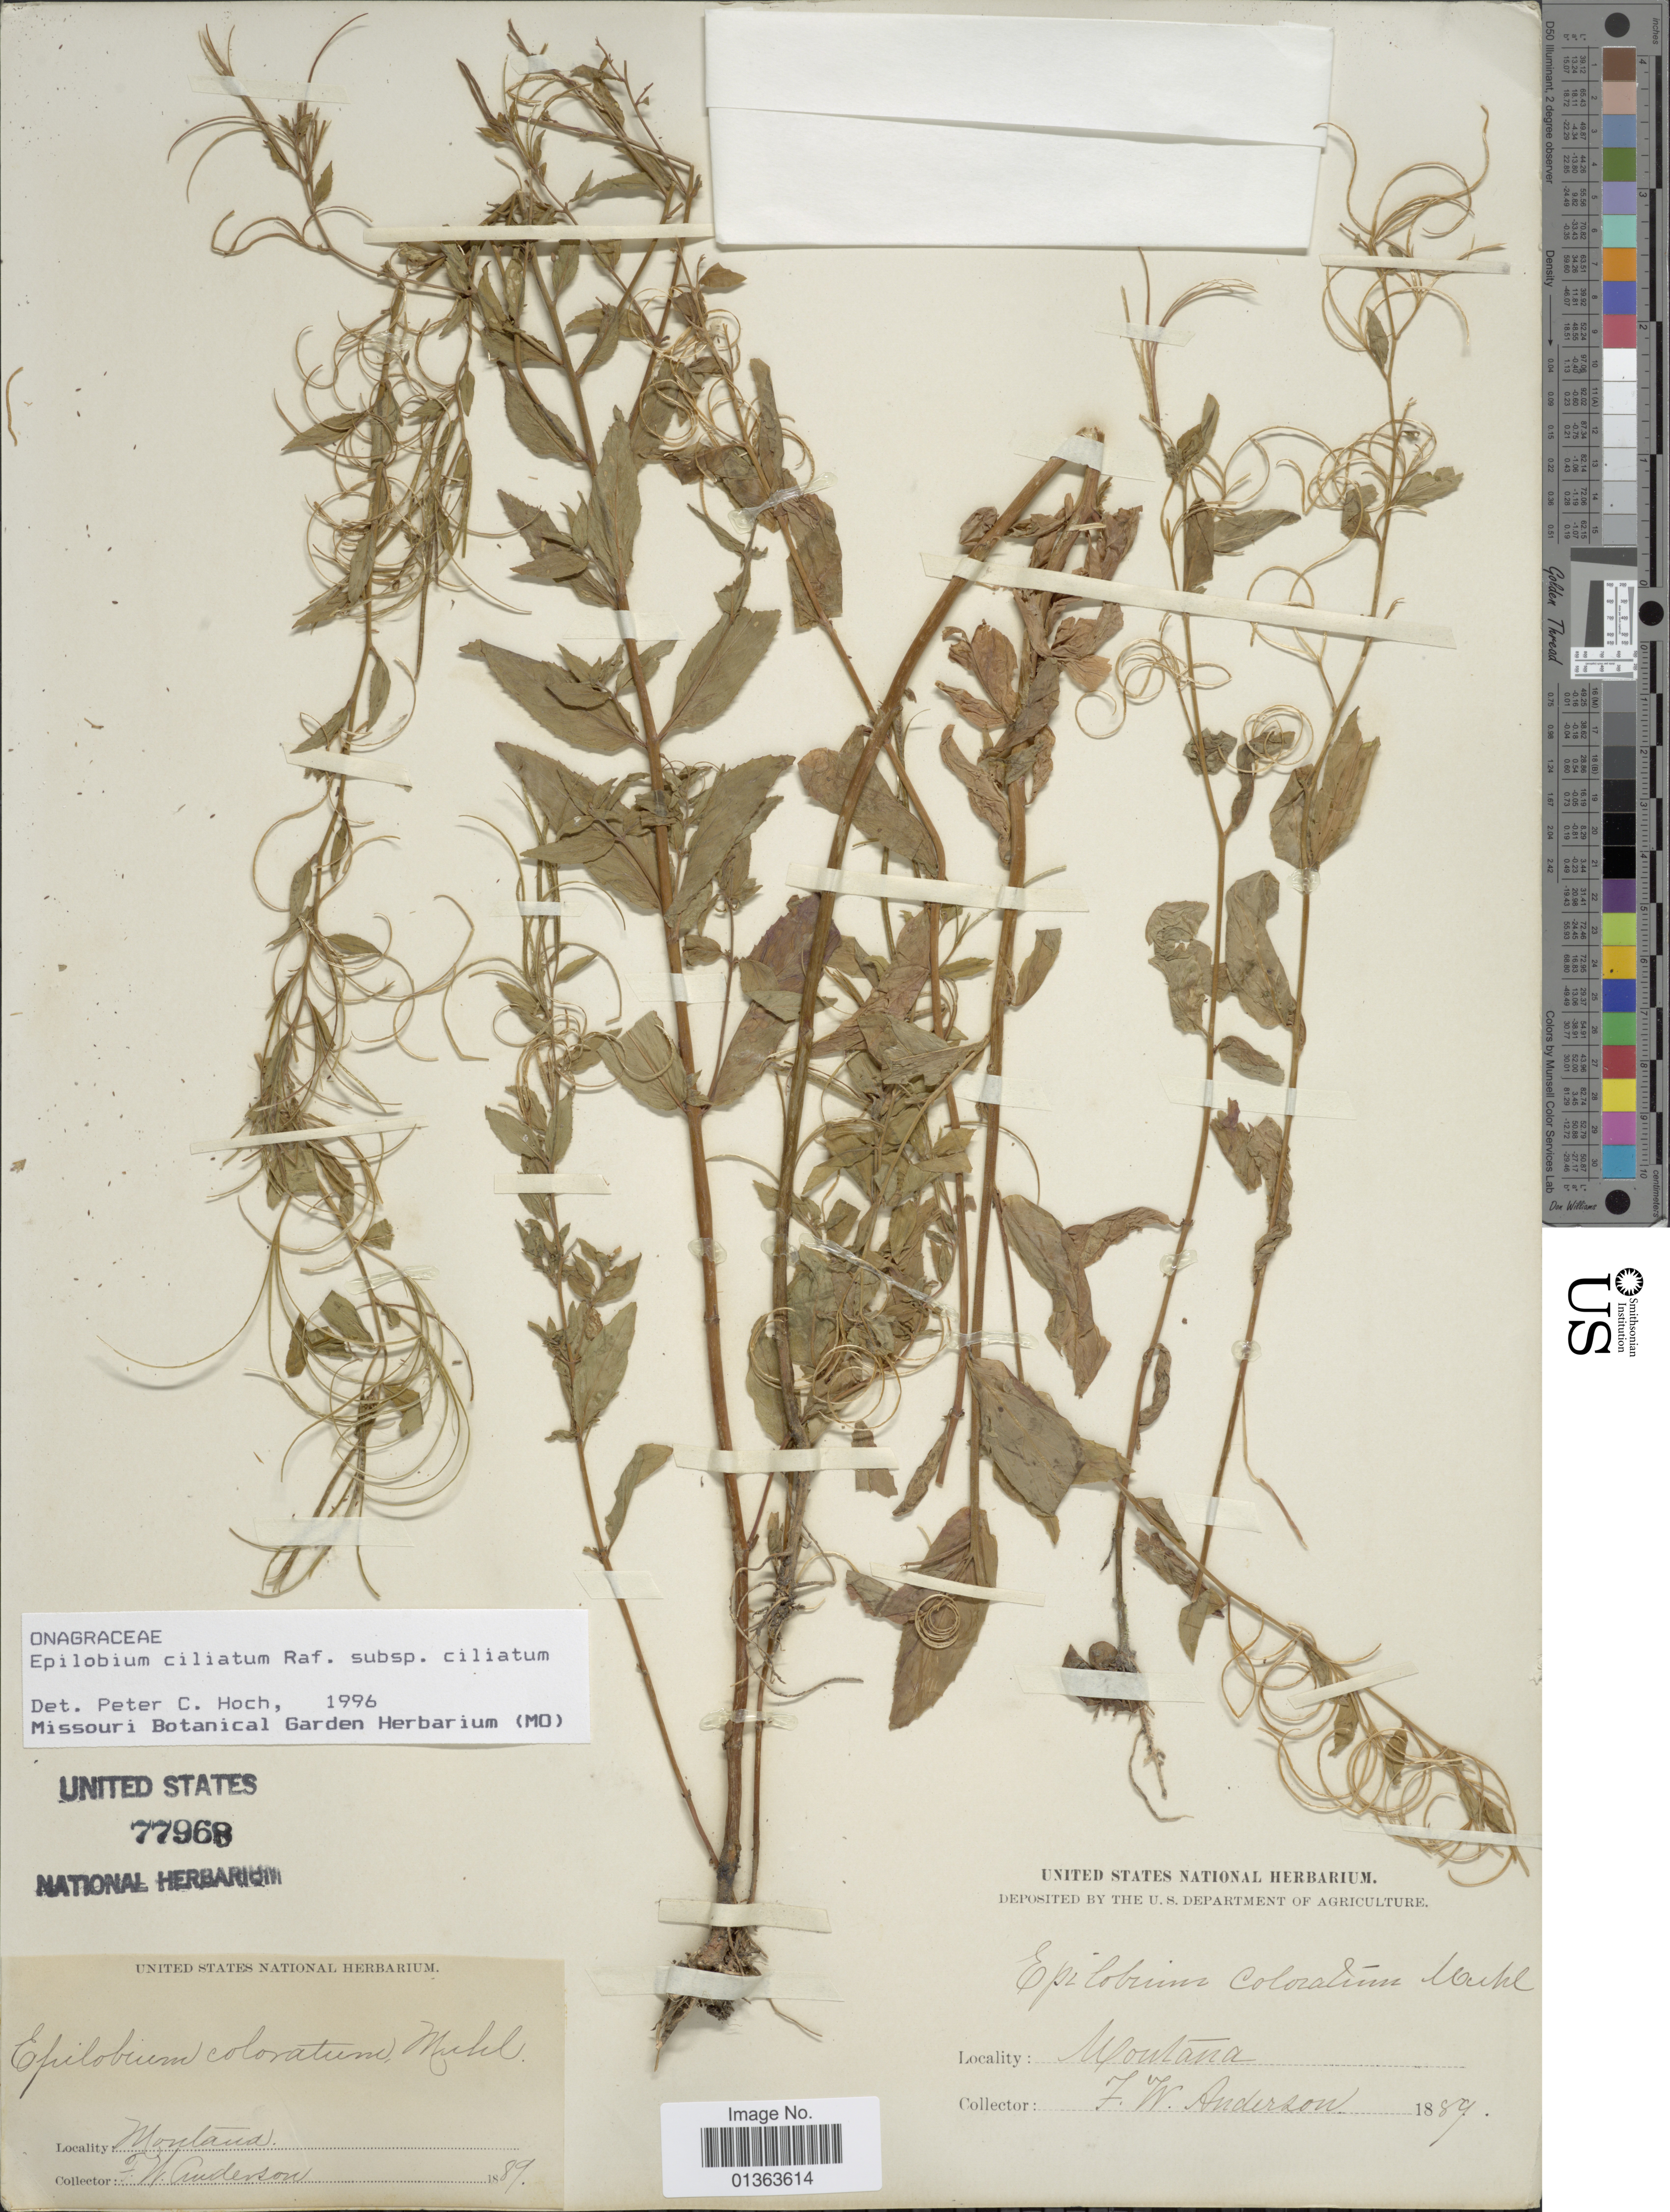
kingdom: Plantae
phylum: Tracheophyta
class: Magnoliopsida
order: Myrtales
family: Onagraceae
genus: Epilobium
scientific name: Epilobium ciliatum subsp. ciliatum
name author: Raf.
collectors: F. W. Anderson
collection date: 1889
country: United States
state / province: Montana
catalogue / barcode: US 77968